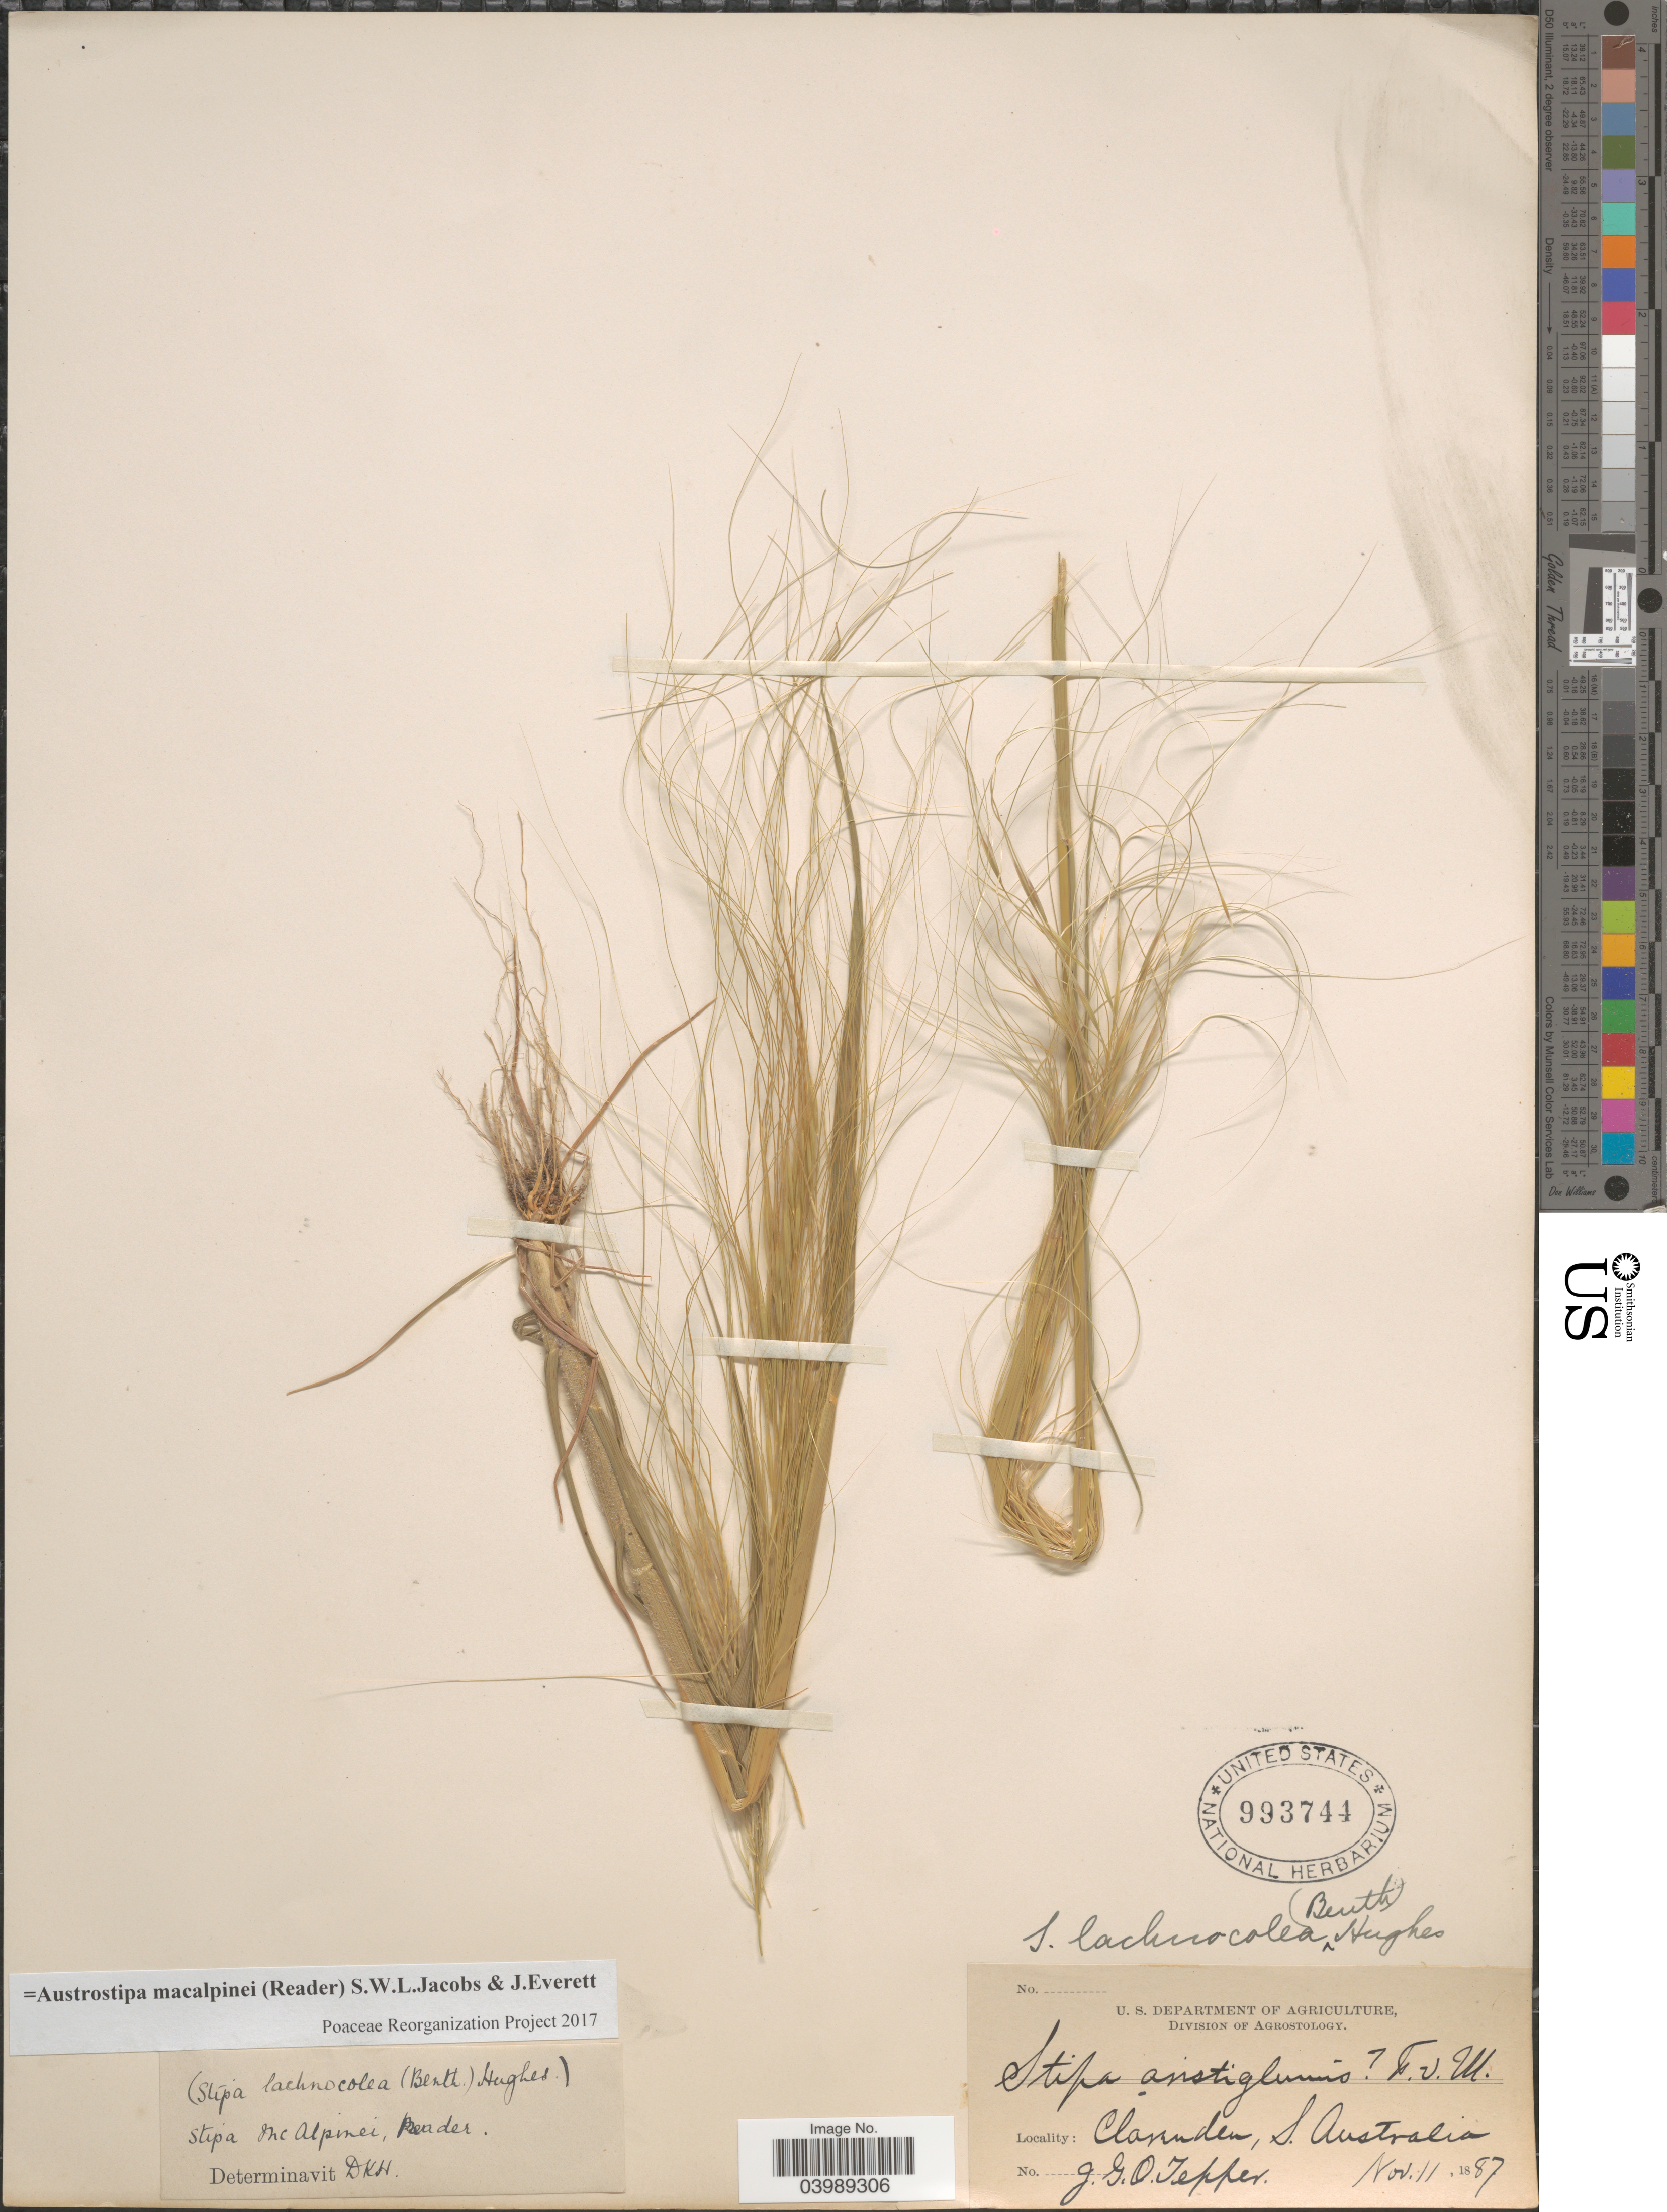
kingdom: Plantae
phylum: Tracheophyta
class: Liliopsida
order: Poales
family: Poaceae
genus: Austrostipa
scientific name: Austrostipa macalpinei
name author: (Reader) S.W.L. Jacobs & J. Everett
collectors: J. Tepper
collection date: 1887-11-11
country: Australia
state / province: South Australia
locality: Clarenden.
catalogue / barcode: US 993744